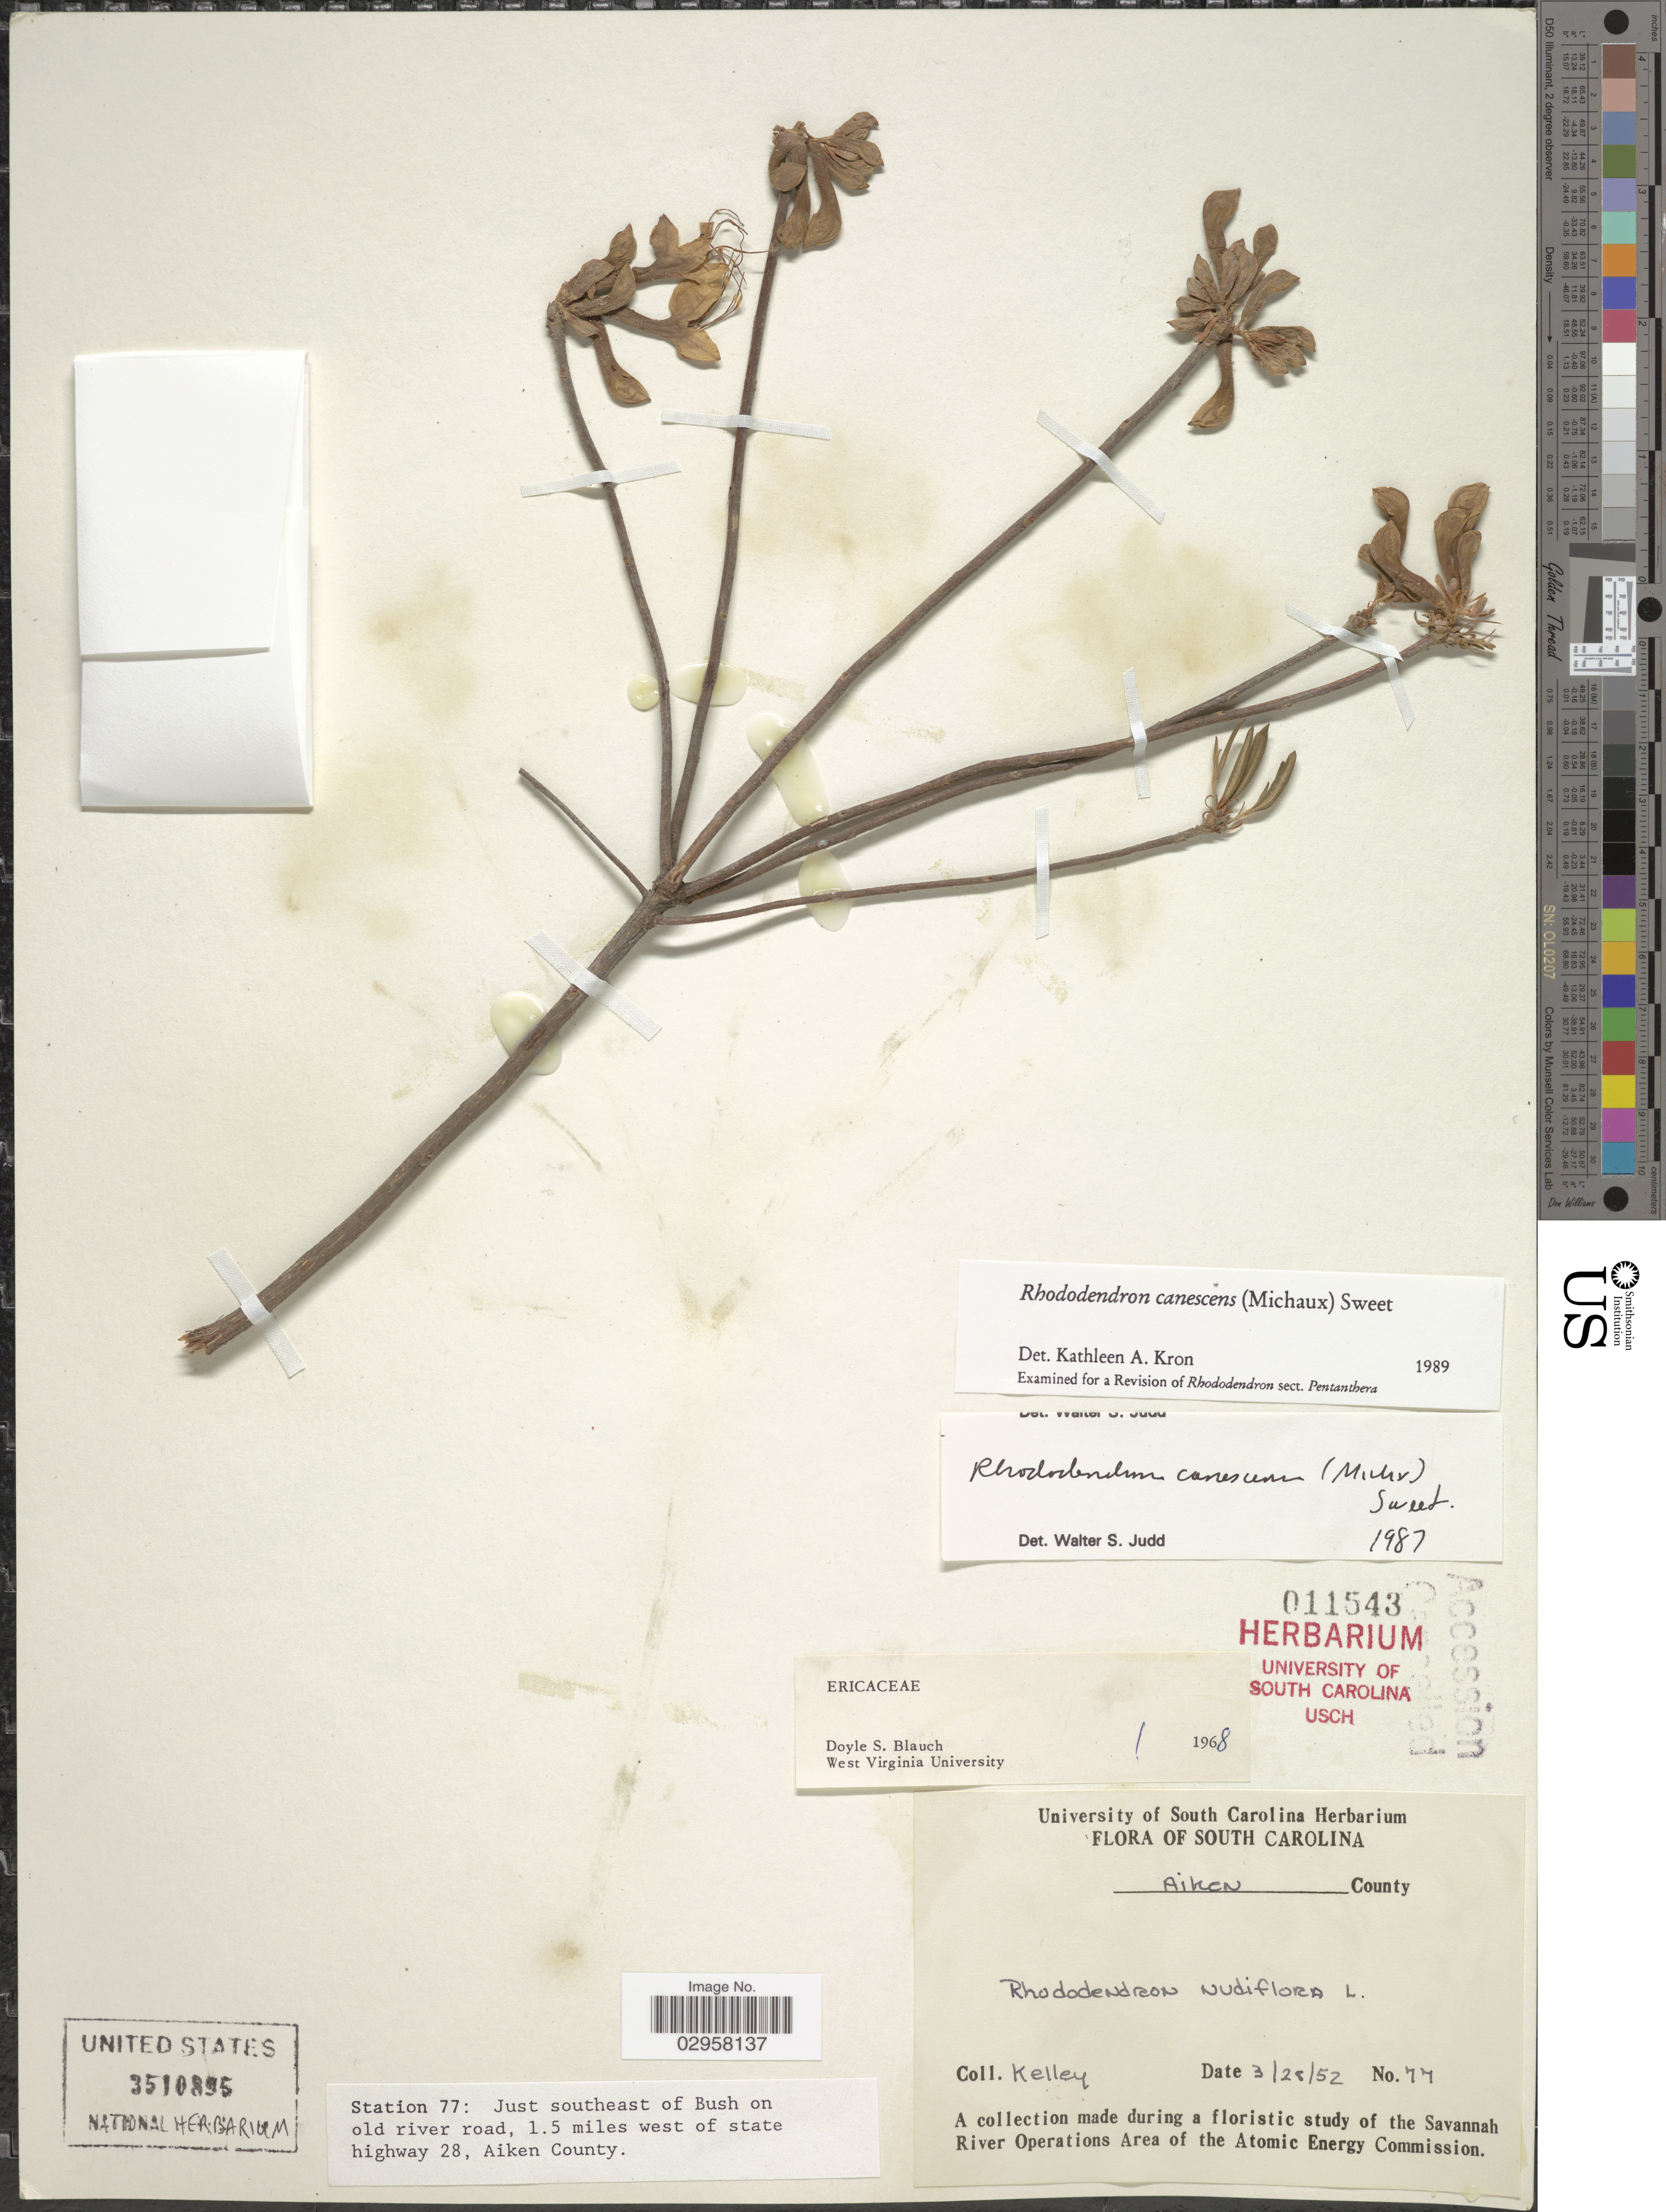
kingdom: Plantae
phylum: Tracheophyta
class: Magnoliopsida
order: Ericales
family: Ericaceae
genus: Rhododendron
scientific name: Rhododendron canescens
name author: (Michx.) Sweet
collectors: Kelley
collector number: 77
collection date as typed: Transcribed d/m/y: 25/3/52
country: United States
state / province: South Carolina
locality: Aiken County. Station 77: Just southeast of Bush on old river road, 1.5 miles west of state highway 28.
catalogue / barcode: US 3510895